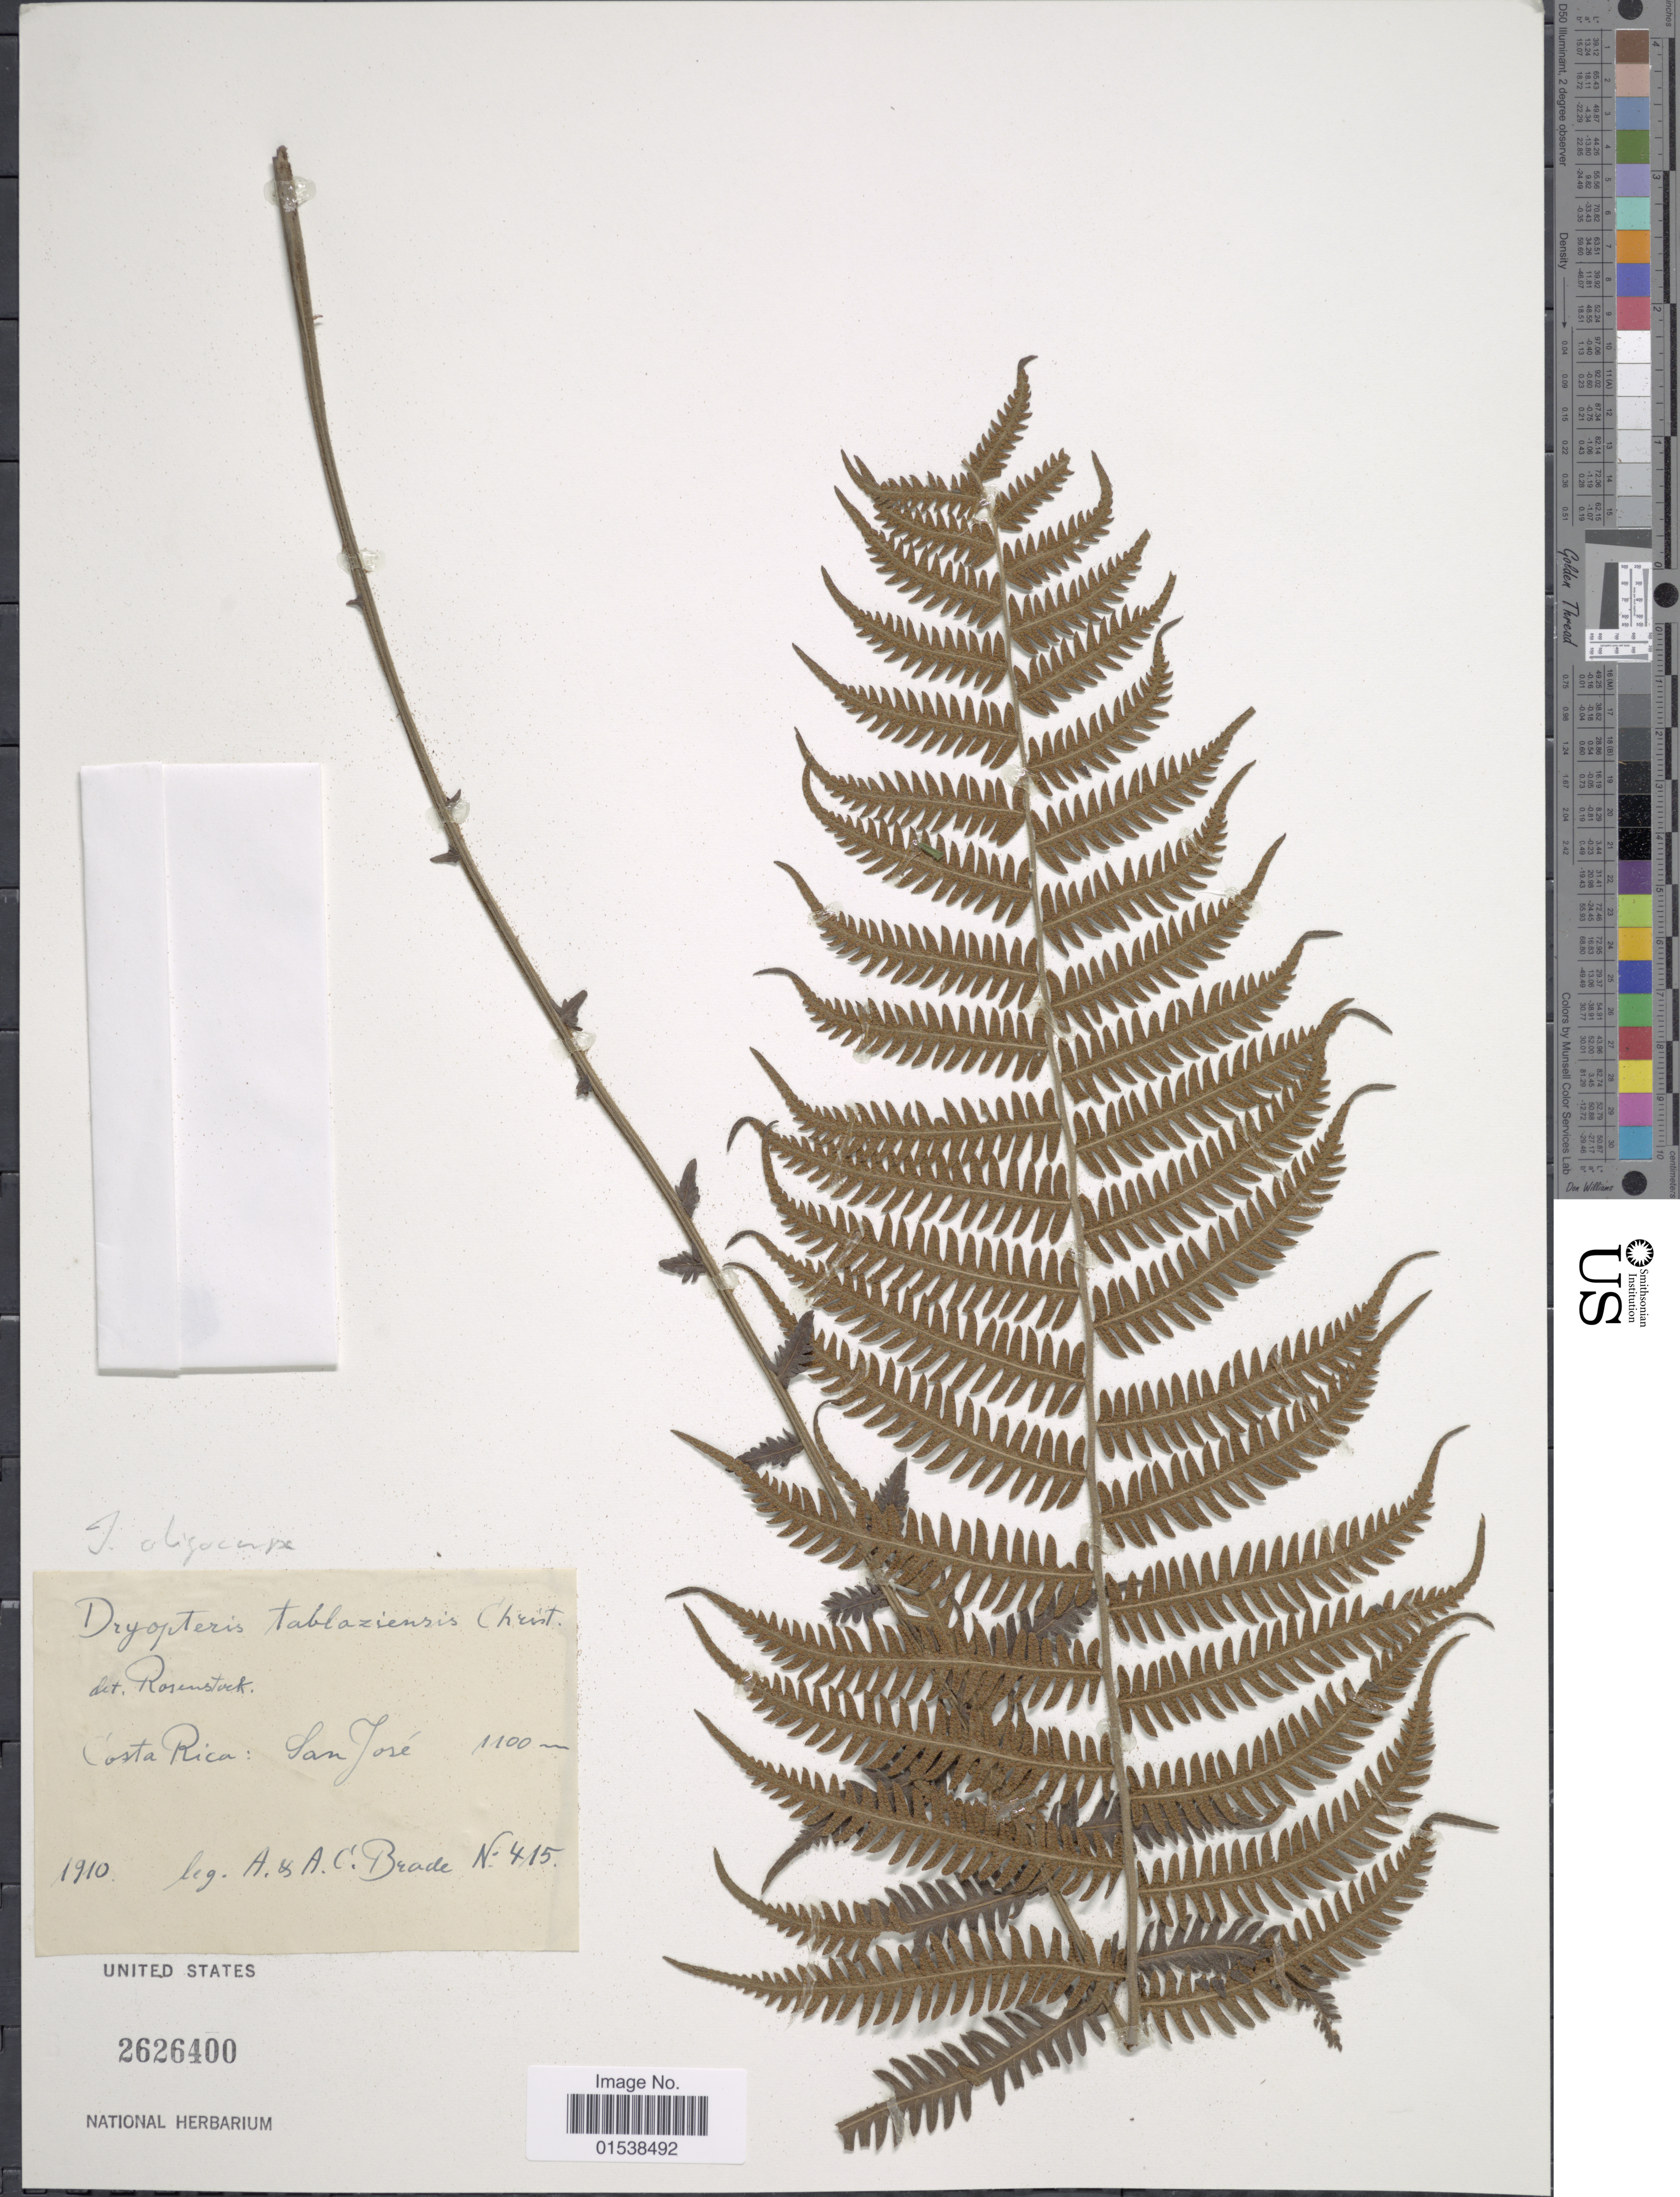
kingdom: Plantae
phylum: Tracheophyta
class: Polypodiopsida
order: Polypodiales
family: Thelypteridaceae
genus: Amauropelta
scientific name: Amauropelta oligocarpa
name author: (Humb. & Bonpl. ex Willd.) Pic. Serm.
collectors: A. Brade & A. C. Brade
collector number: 415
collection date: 1910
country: Costa Rica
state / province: San José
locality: Costa Rica: San Jose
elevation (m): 1100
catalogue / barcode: US 2626400